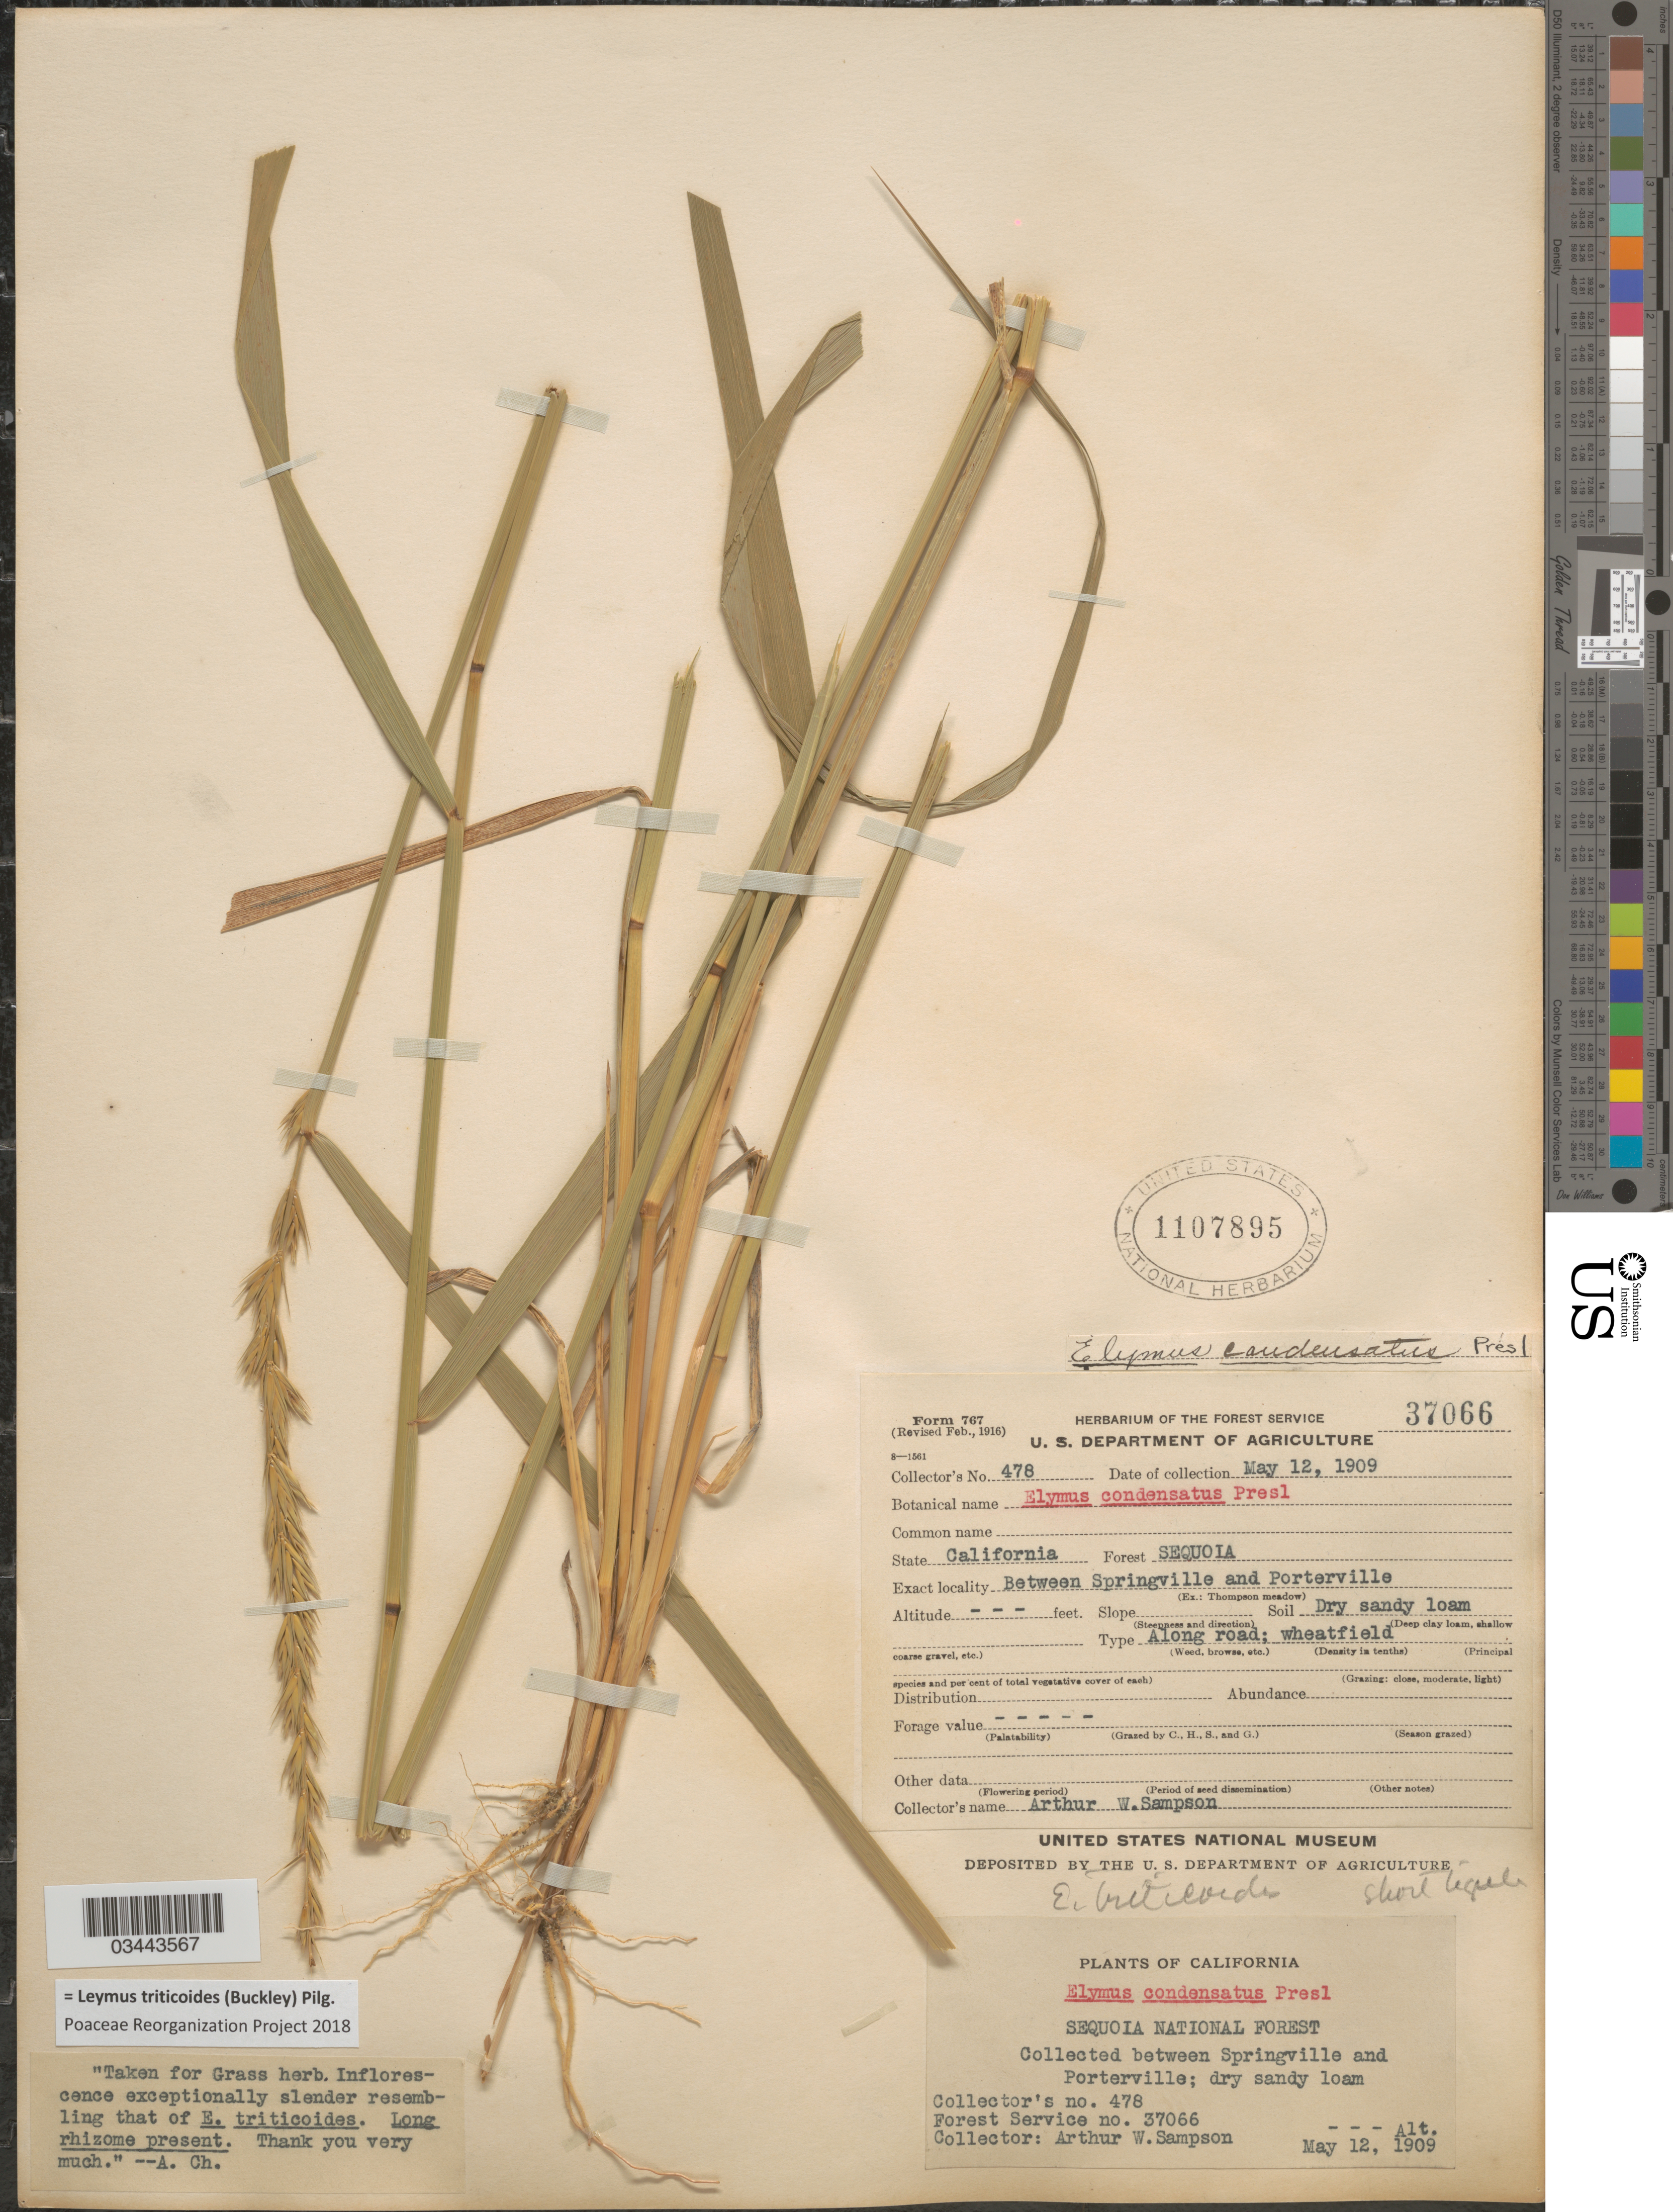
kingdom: Plantae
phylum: Tracheophyta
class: Liliopsida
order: Poales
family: Poaceae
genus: Leymus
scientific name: Leymus triticoides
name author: (Buckley) Pilg.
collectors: A. Sampson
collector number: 478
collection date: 1909-05-12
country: United States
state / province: California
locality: Forest Sequoia. Between Springville and Porterville.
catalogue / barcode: US 1107895